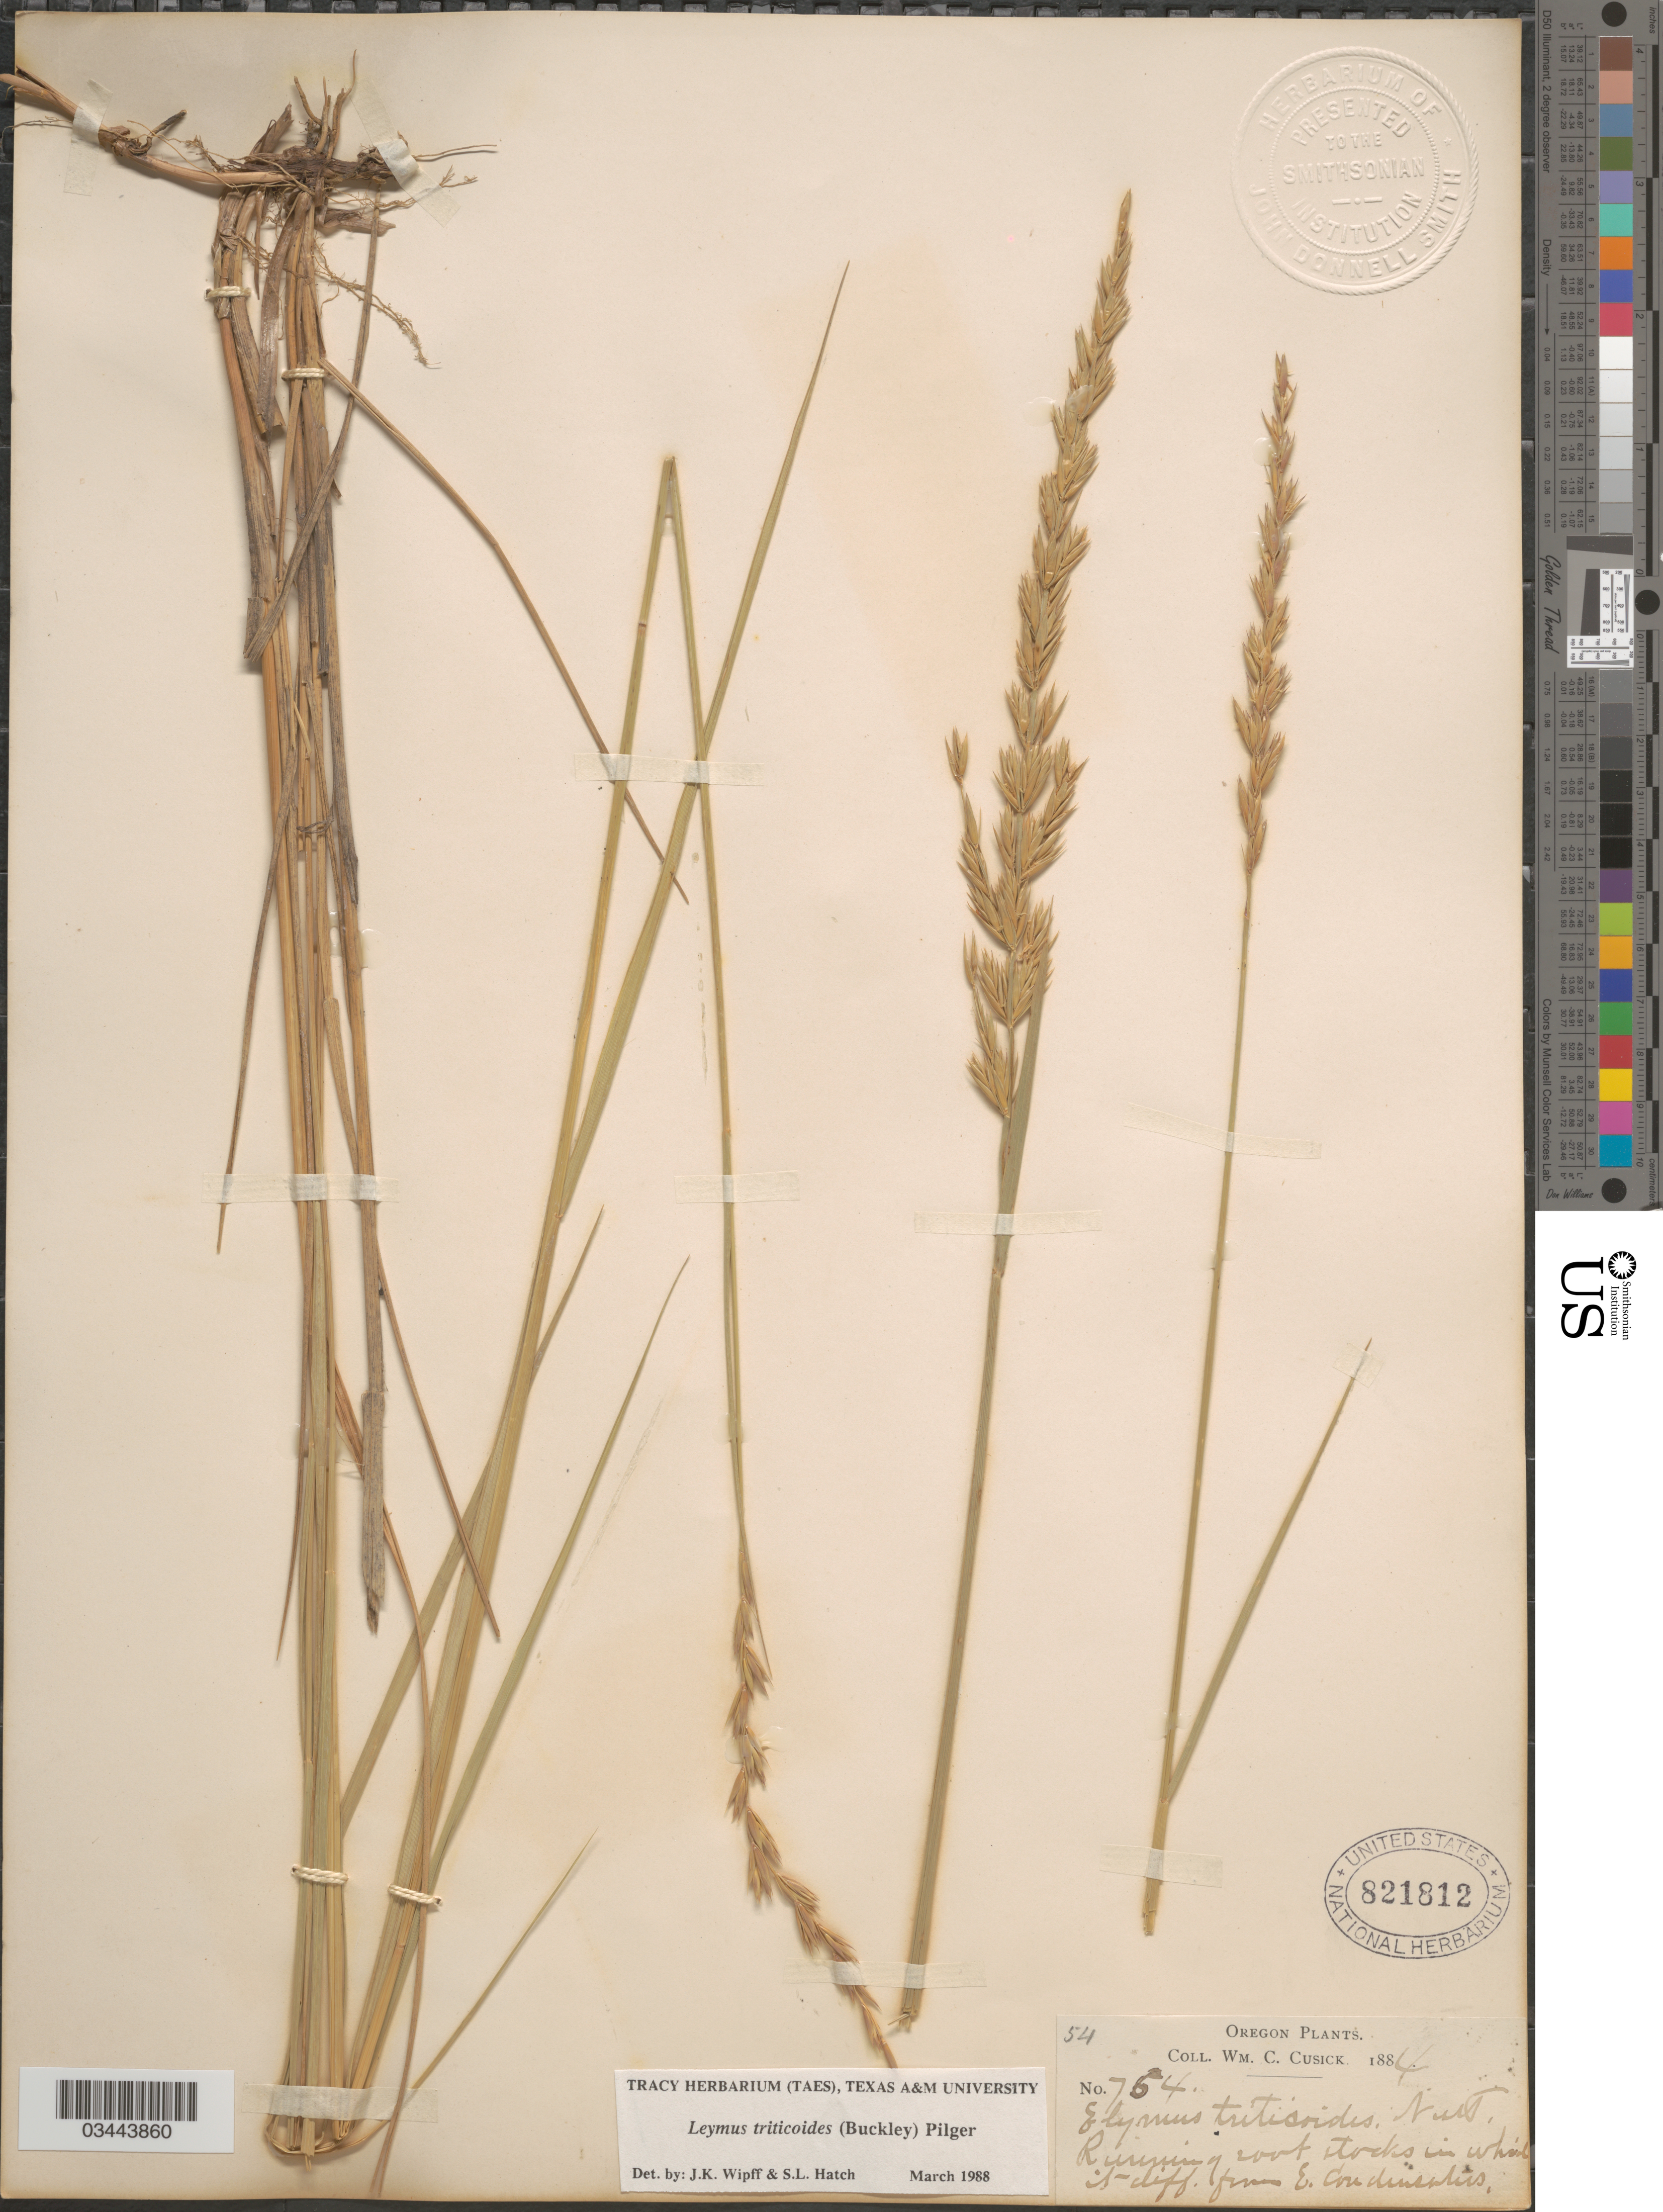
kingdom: Plantae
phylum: Tracheophyta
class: Liliopsida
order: Poales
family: Poaceae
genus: Leymus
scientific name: Leymus triticoides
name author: (Buckley) Pilg.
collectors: W. C. Cusick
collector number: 754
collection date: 1884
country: United States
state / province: Oregon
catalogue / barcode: US 821812